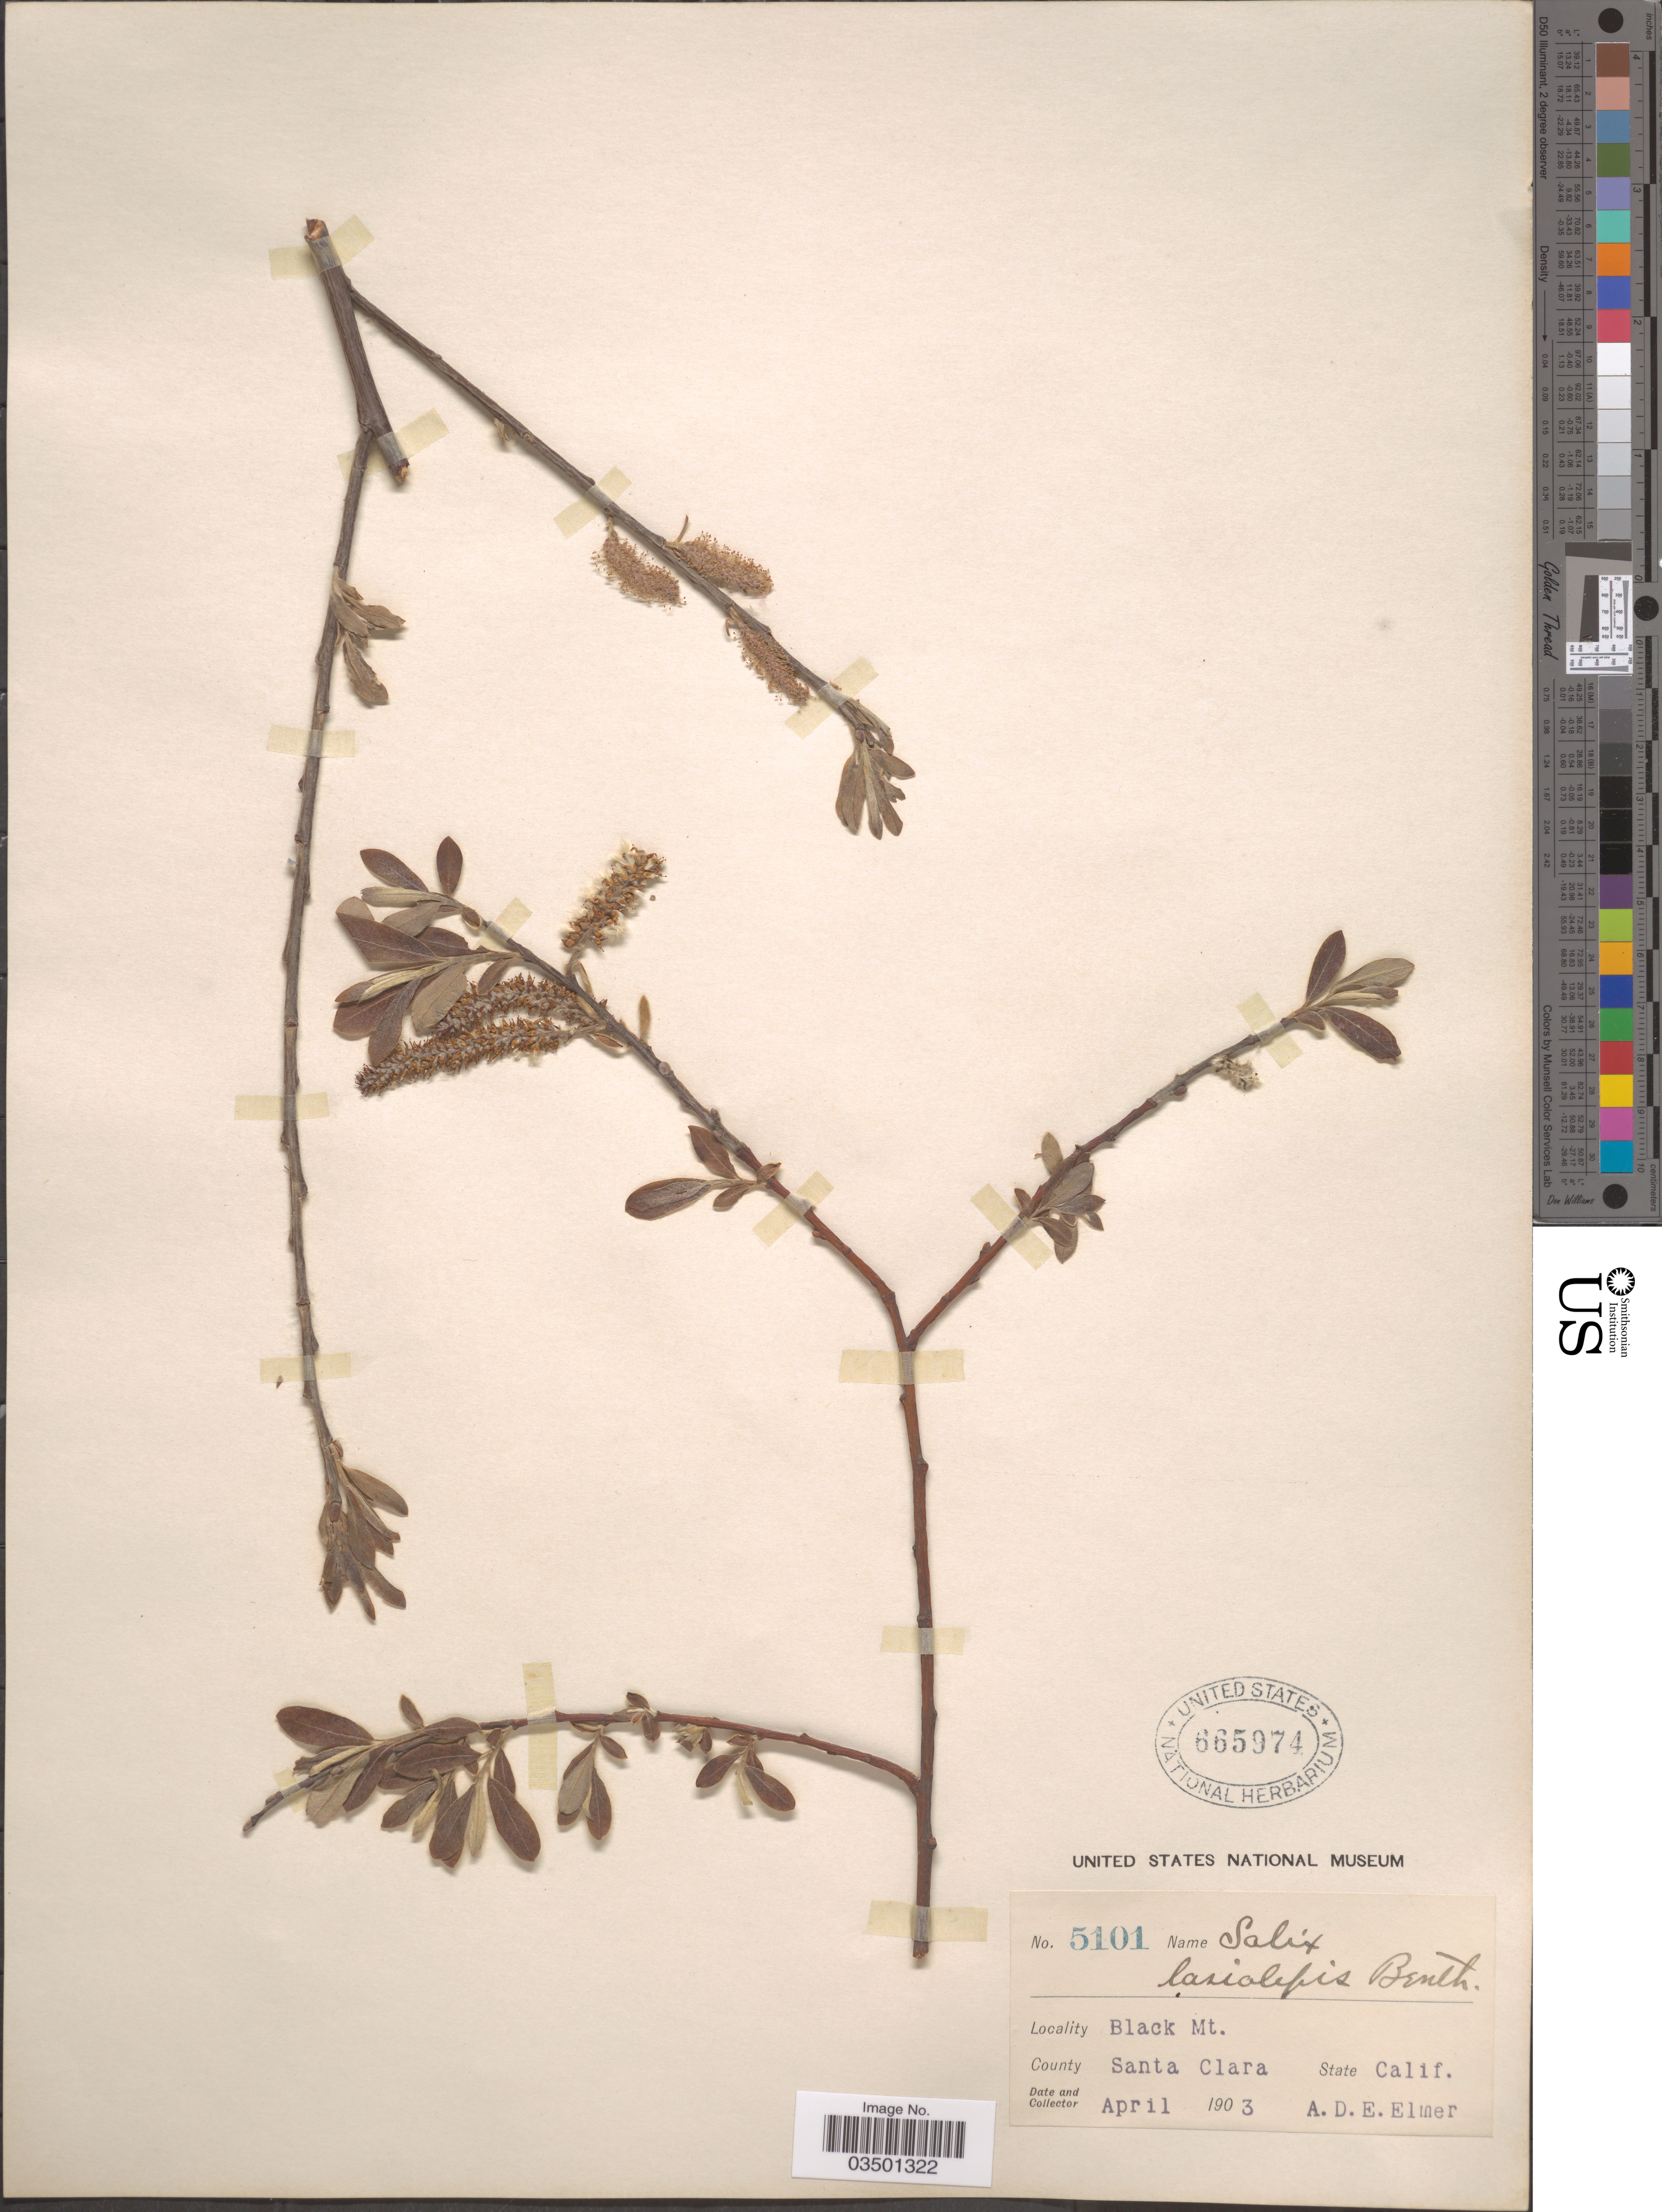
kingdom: Plantae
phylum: Tracheophyta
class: Magnoliopsida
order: Malpighiales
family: Salicaceae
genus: Salix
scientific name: Salix lasiolepis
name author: Benth.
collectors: A. D. E. Elmer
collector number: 5101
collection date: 1903-04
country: United States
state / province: California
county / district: Santa Clara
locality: Black Mt. County Santa Clara.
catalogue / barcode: US 665974